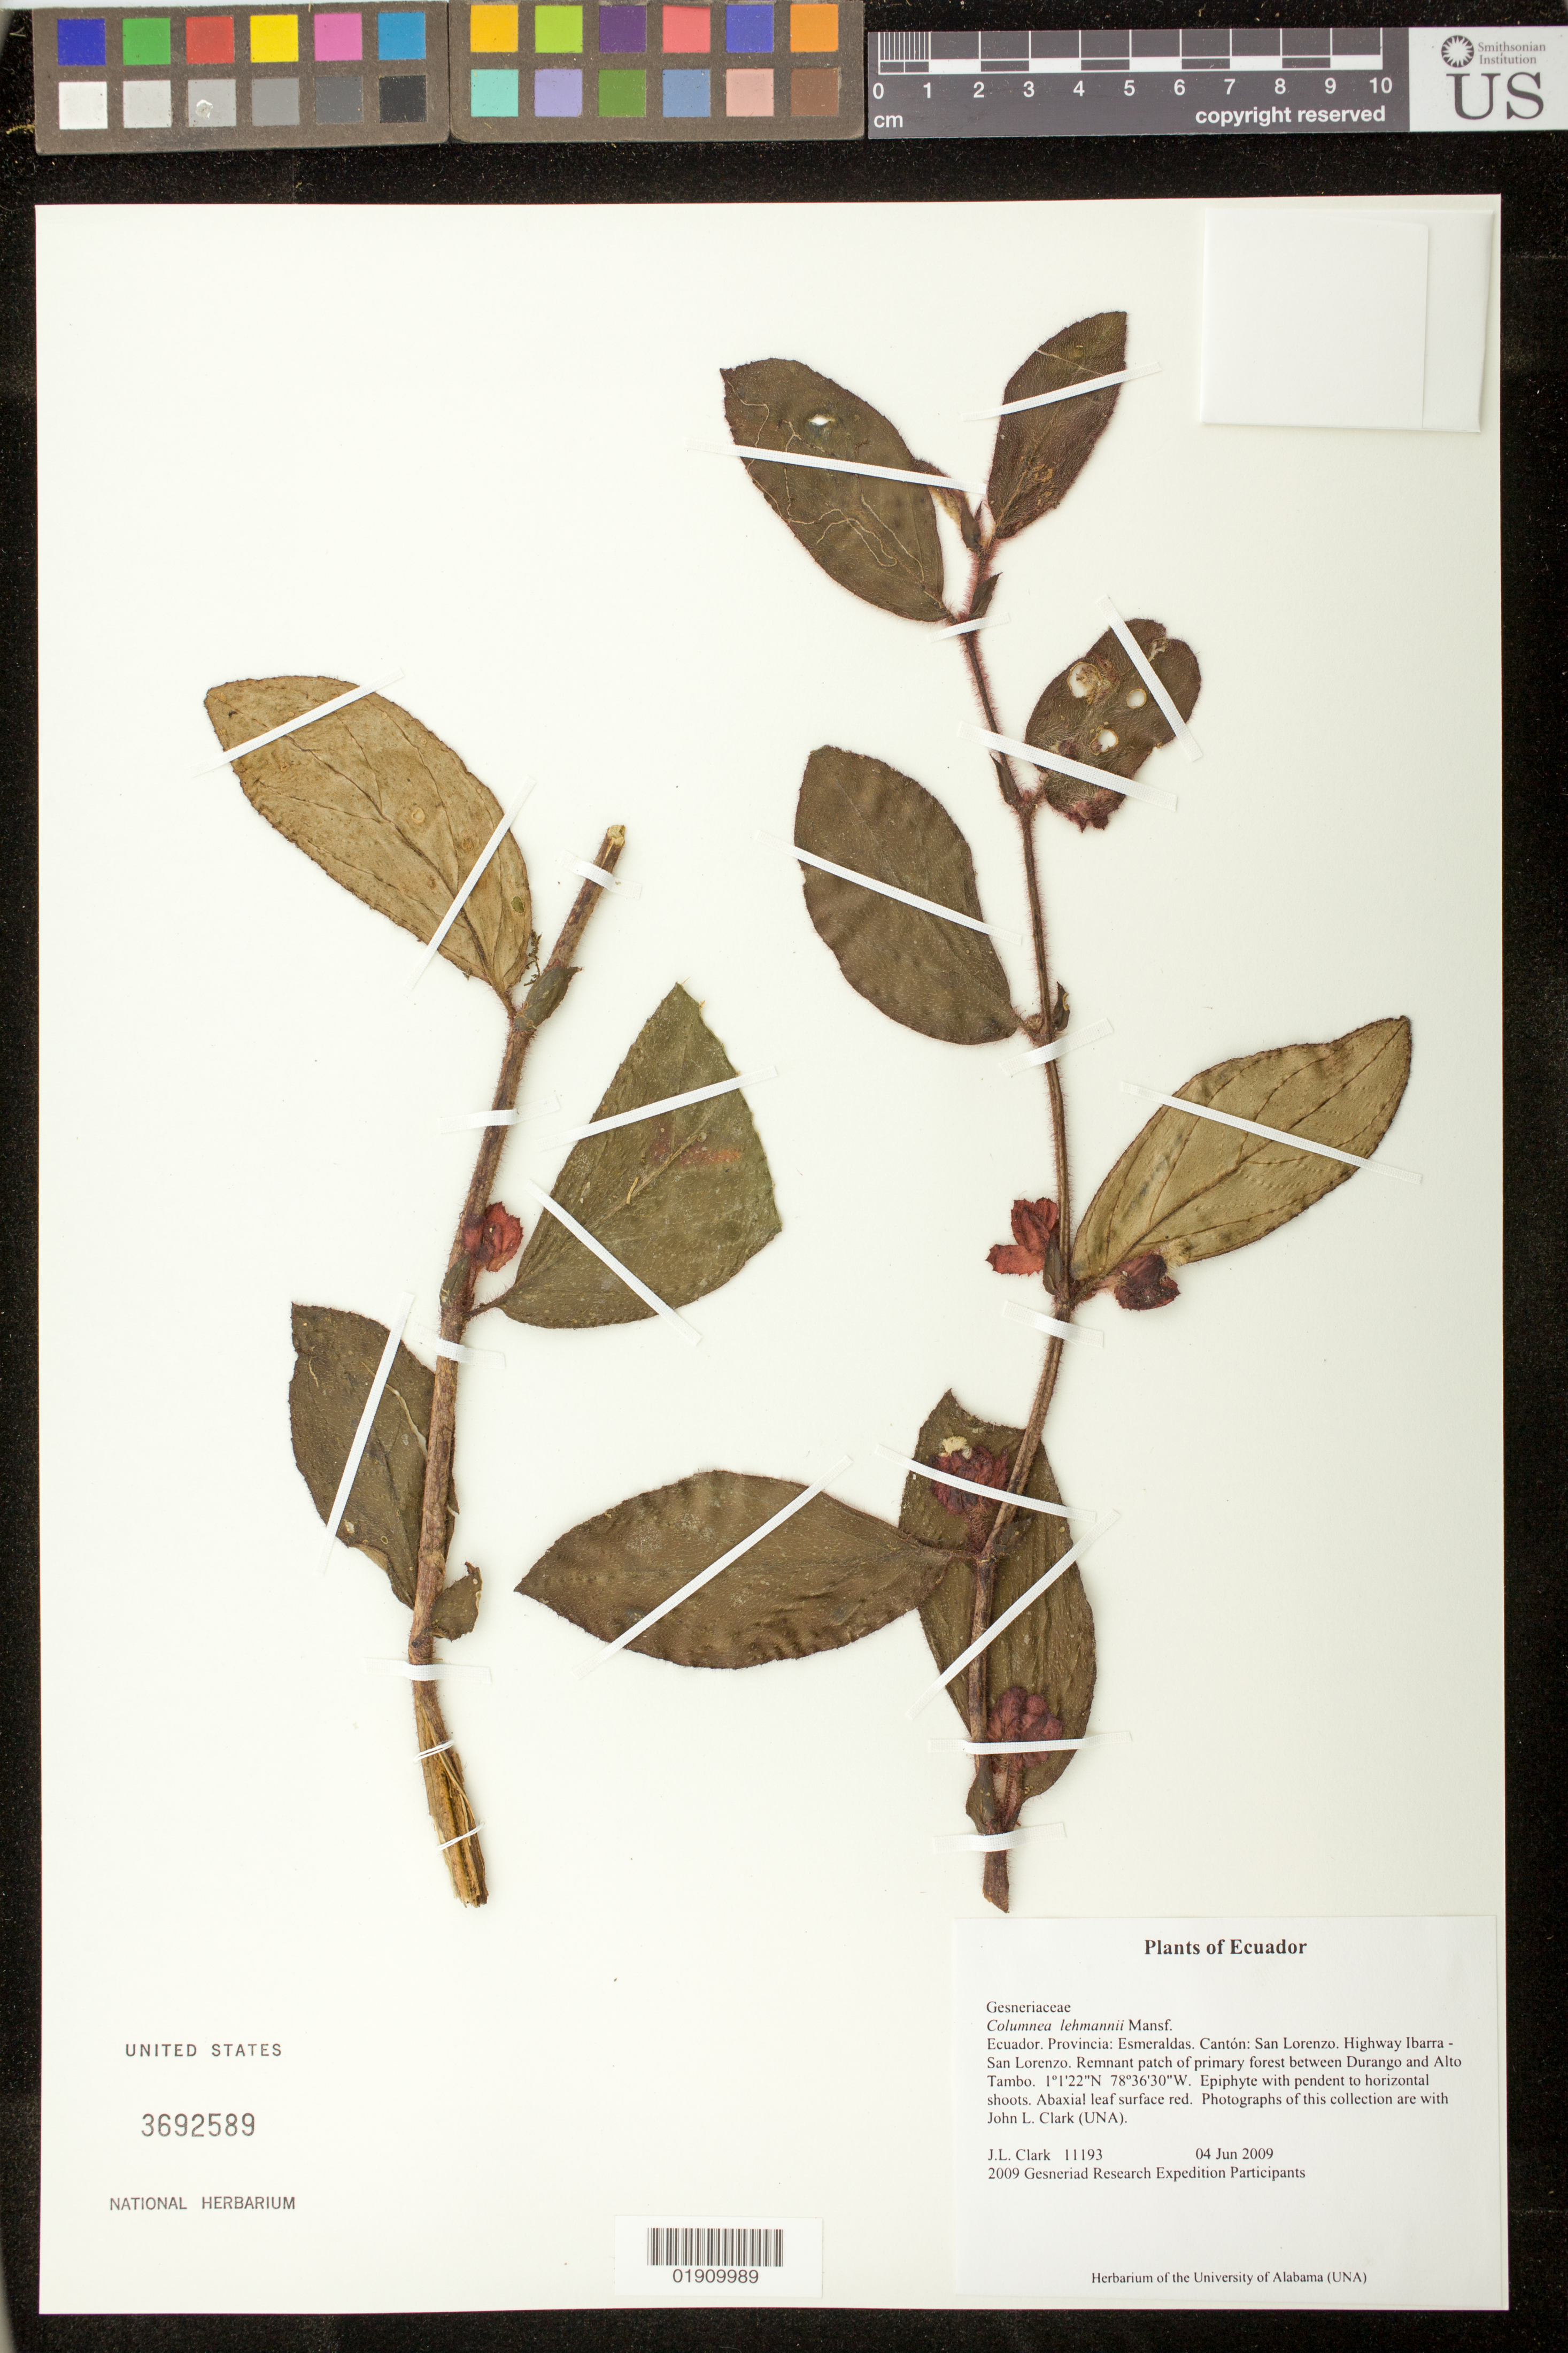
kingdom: Plantae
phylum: Tracheophyta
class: Magnoliopsida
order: Lamiales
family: Gesneriaceae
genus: Columnea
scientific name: Columnea herthae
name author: Mansf.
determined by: Clark, J. L.; Skog, Laurence E.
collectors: J. L. Clark & 2009 Gesneriad Research Expedition Participants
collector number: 11193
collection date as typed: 04 Jun 2009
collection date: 2009-06-04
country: Ecuador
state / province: Esmeraldas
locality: Provincia: Esmeraldas. Cantón: San Lorenzo. Highway Ibarra - San Lorenzo. Remnant patch of primary forest between Durango and Alto Tambo.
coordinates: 1 01 22 N, 78 36 30 W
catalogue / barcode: US 3692589